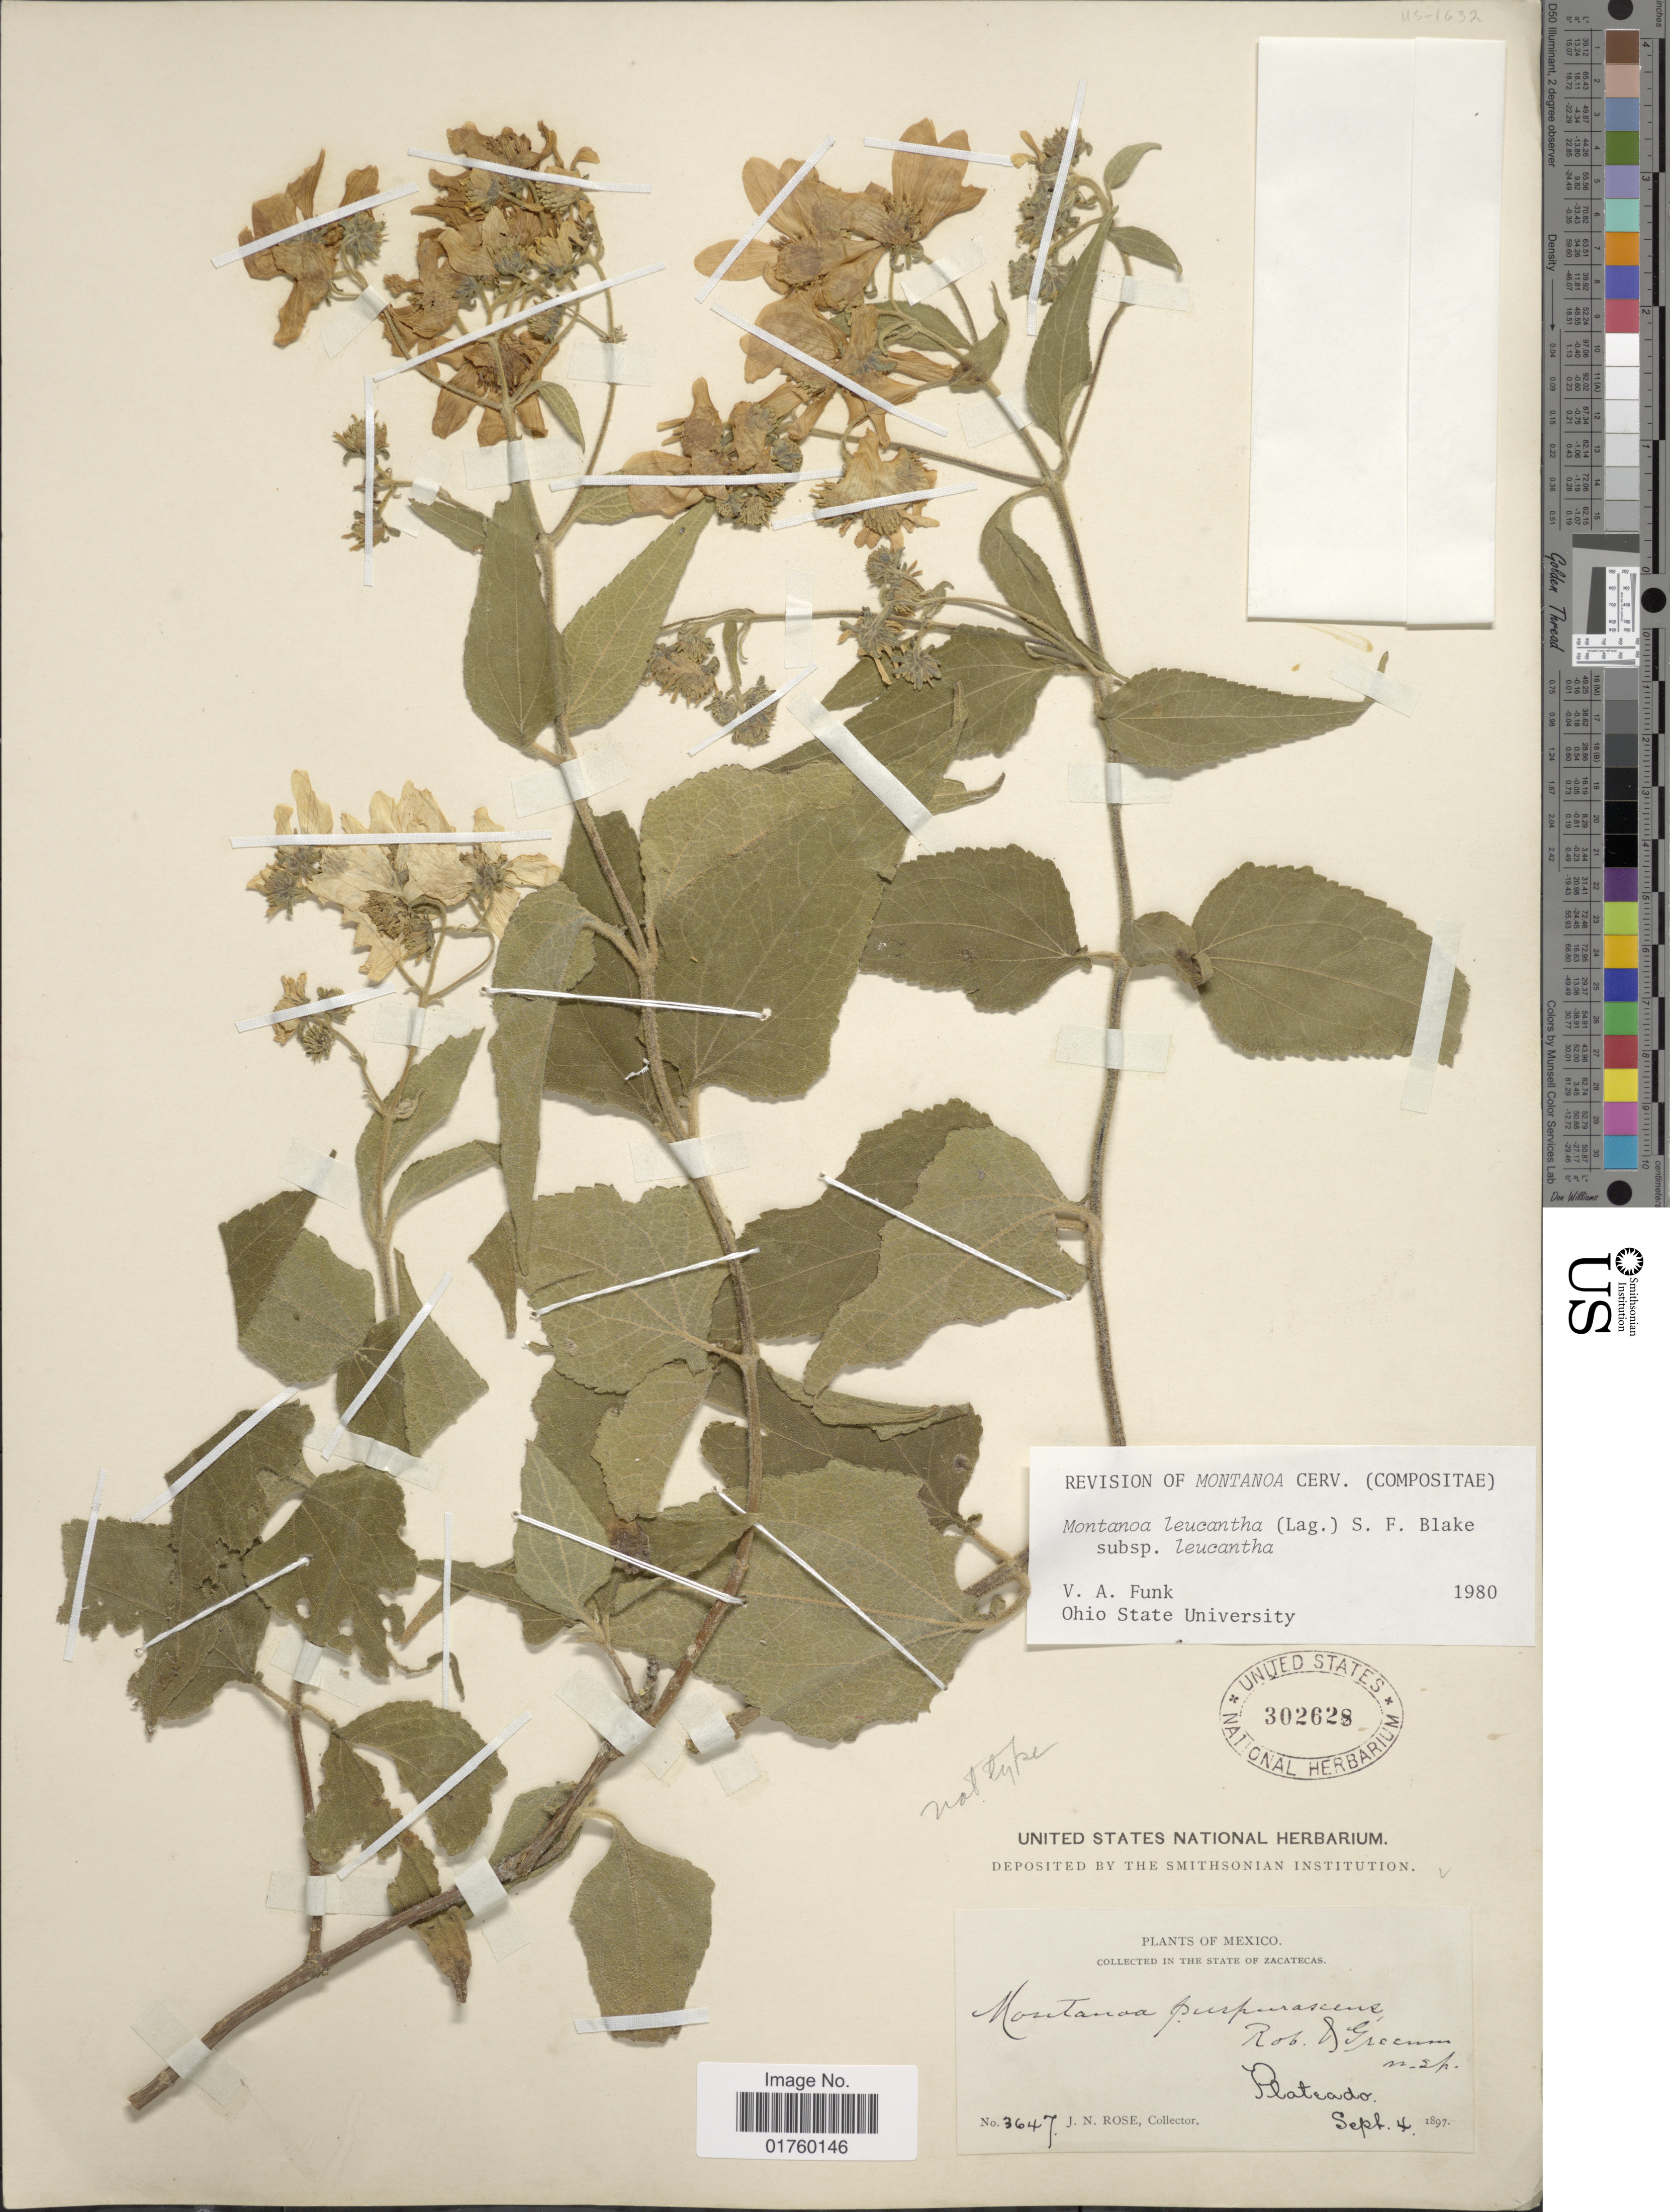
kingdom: Plantae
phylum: Tracheophyta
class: Magnoliopsida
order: Asterales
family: Asteraceae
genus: Montanoa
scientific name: Montanoa leucantha subsp. leucantha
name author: (Lag.) S.F. Blake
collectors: J. N. Rose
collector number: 3647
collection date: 1897-09-04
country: Mexico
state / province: Zacatecas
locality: Plateado.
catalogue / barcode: US 302628